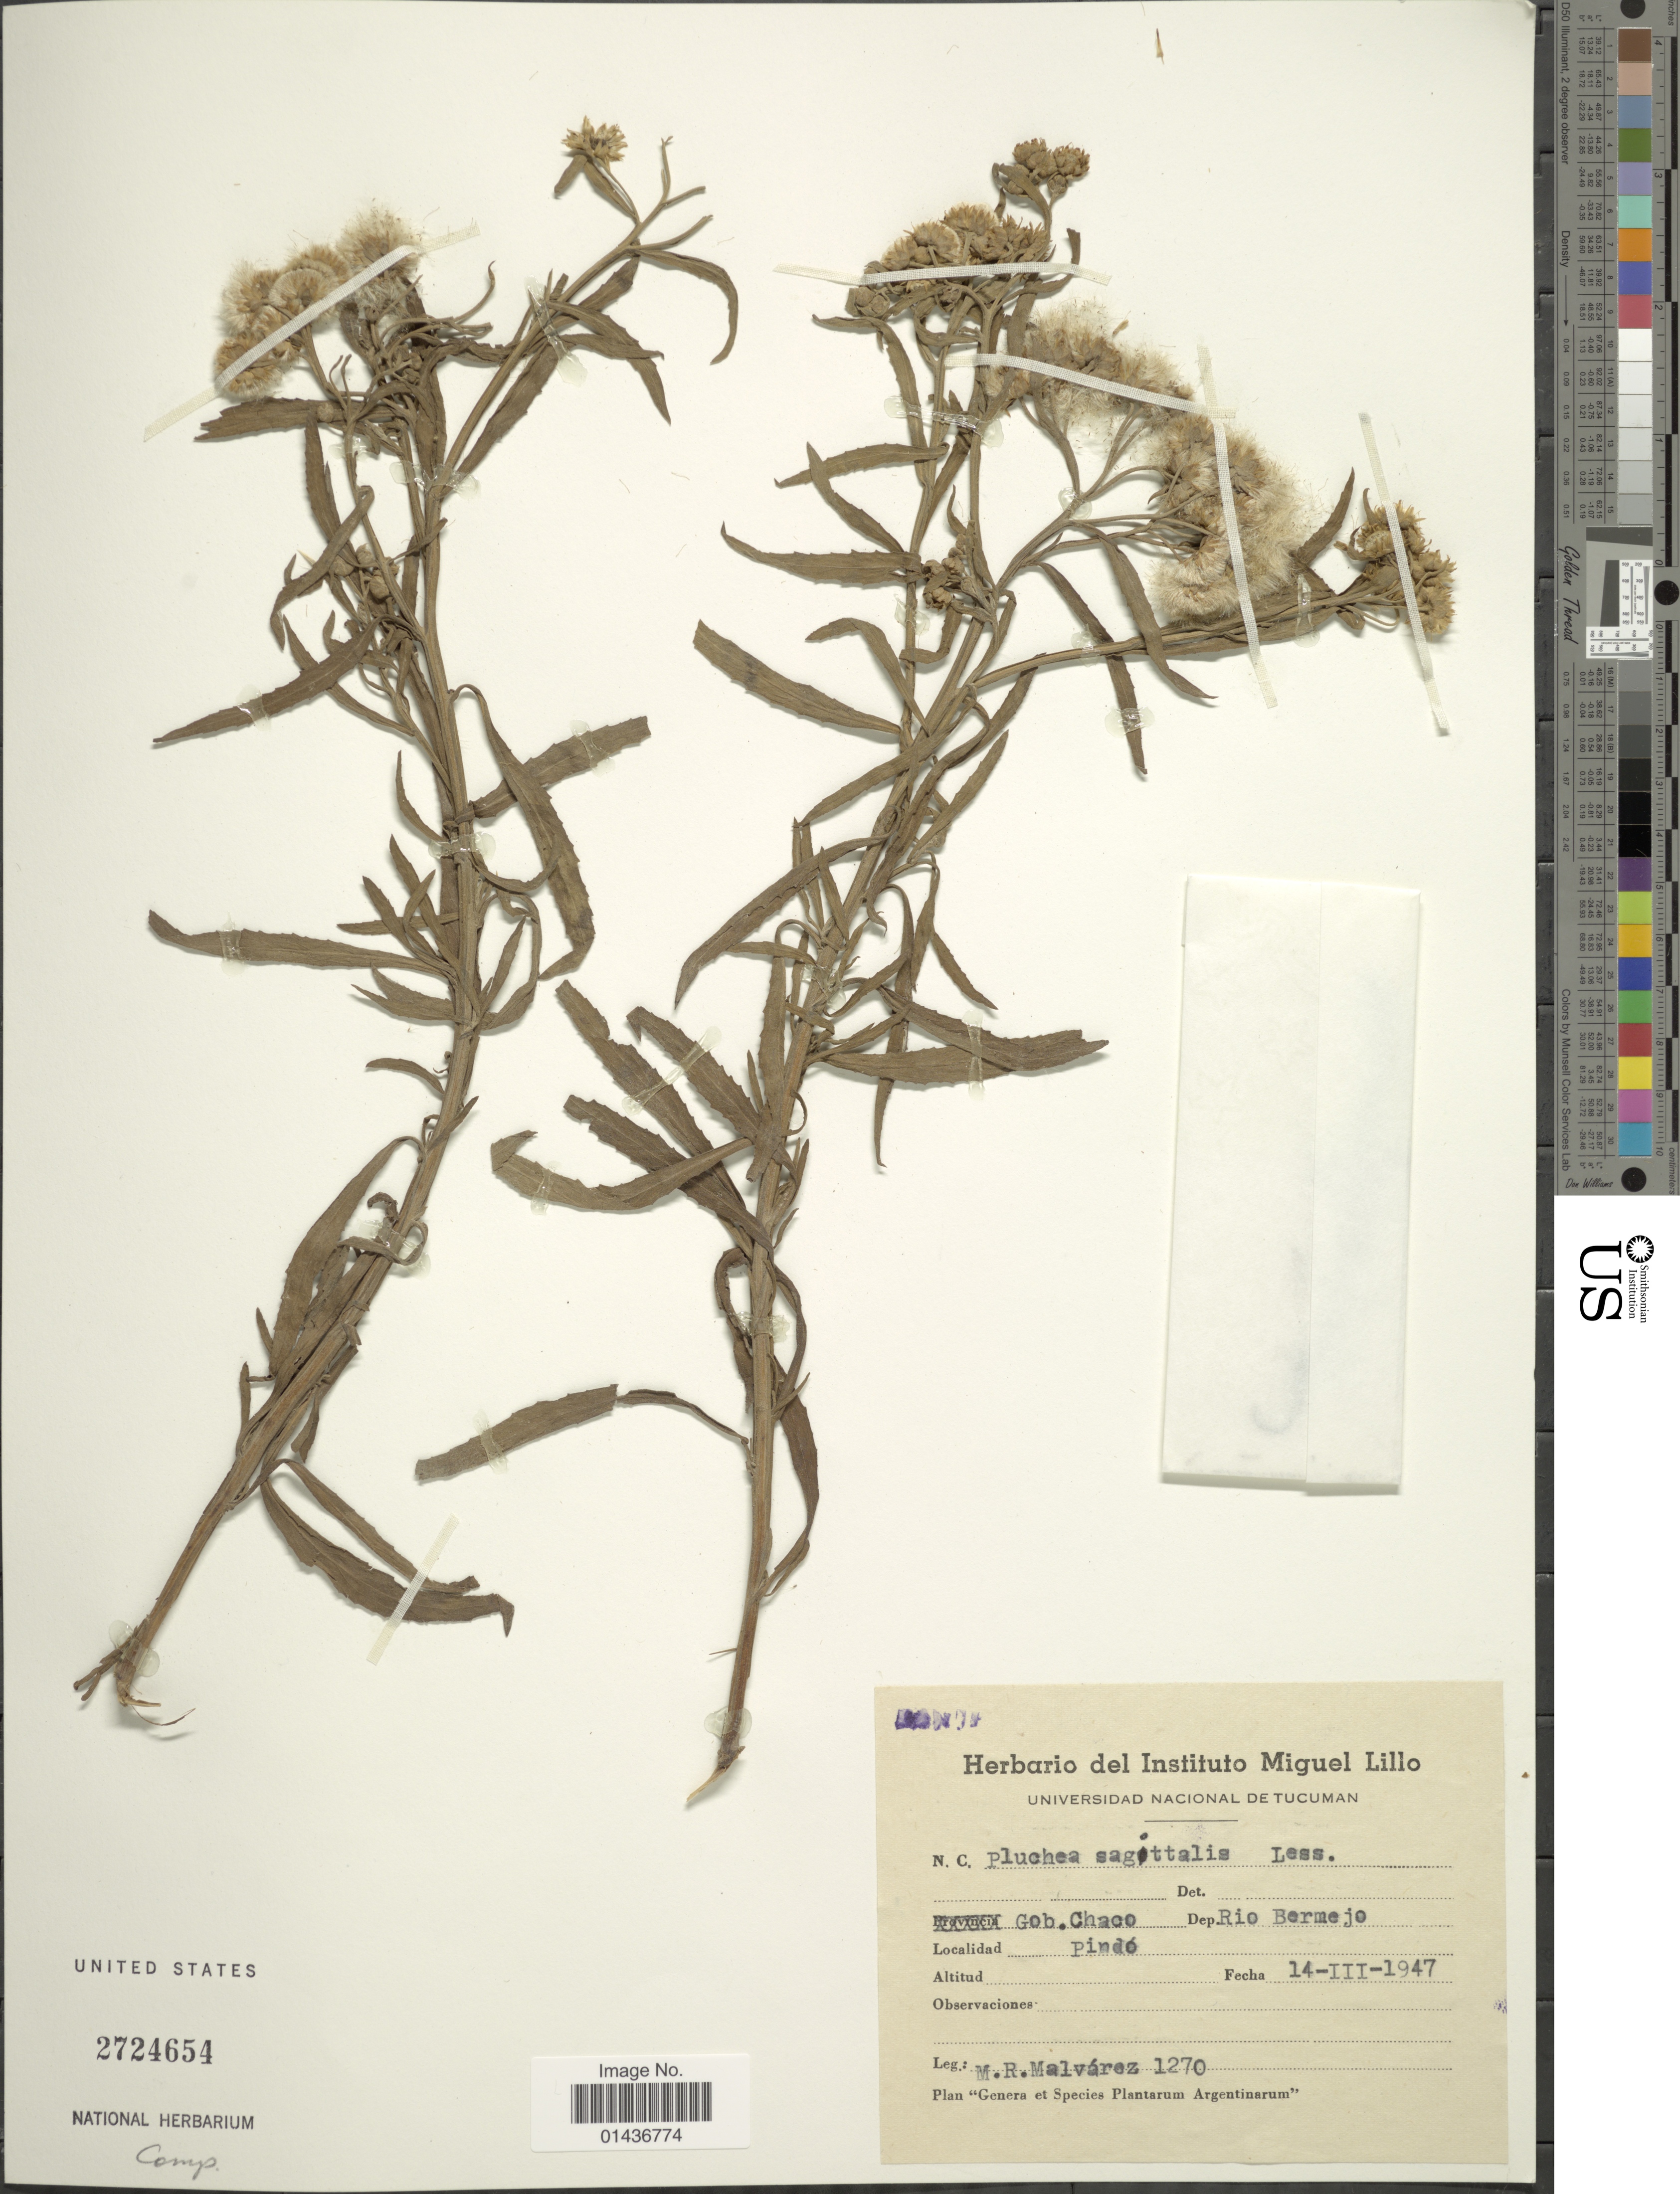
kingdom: Plantae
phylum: Tracheophyta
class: Magnoliopsida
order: Asterales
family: Asteraceae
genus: Pluchea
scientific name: Pluchea sagittalis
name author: (Lam.) Cabrera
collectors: M. Malvárez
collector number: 1270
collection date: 1947-03-14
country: Argentina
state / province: Chaco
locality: Gob. Chaco, Dep. Rio Bermejo, Pindo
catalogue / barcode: US 2724654